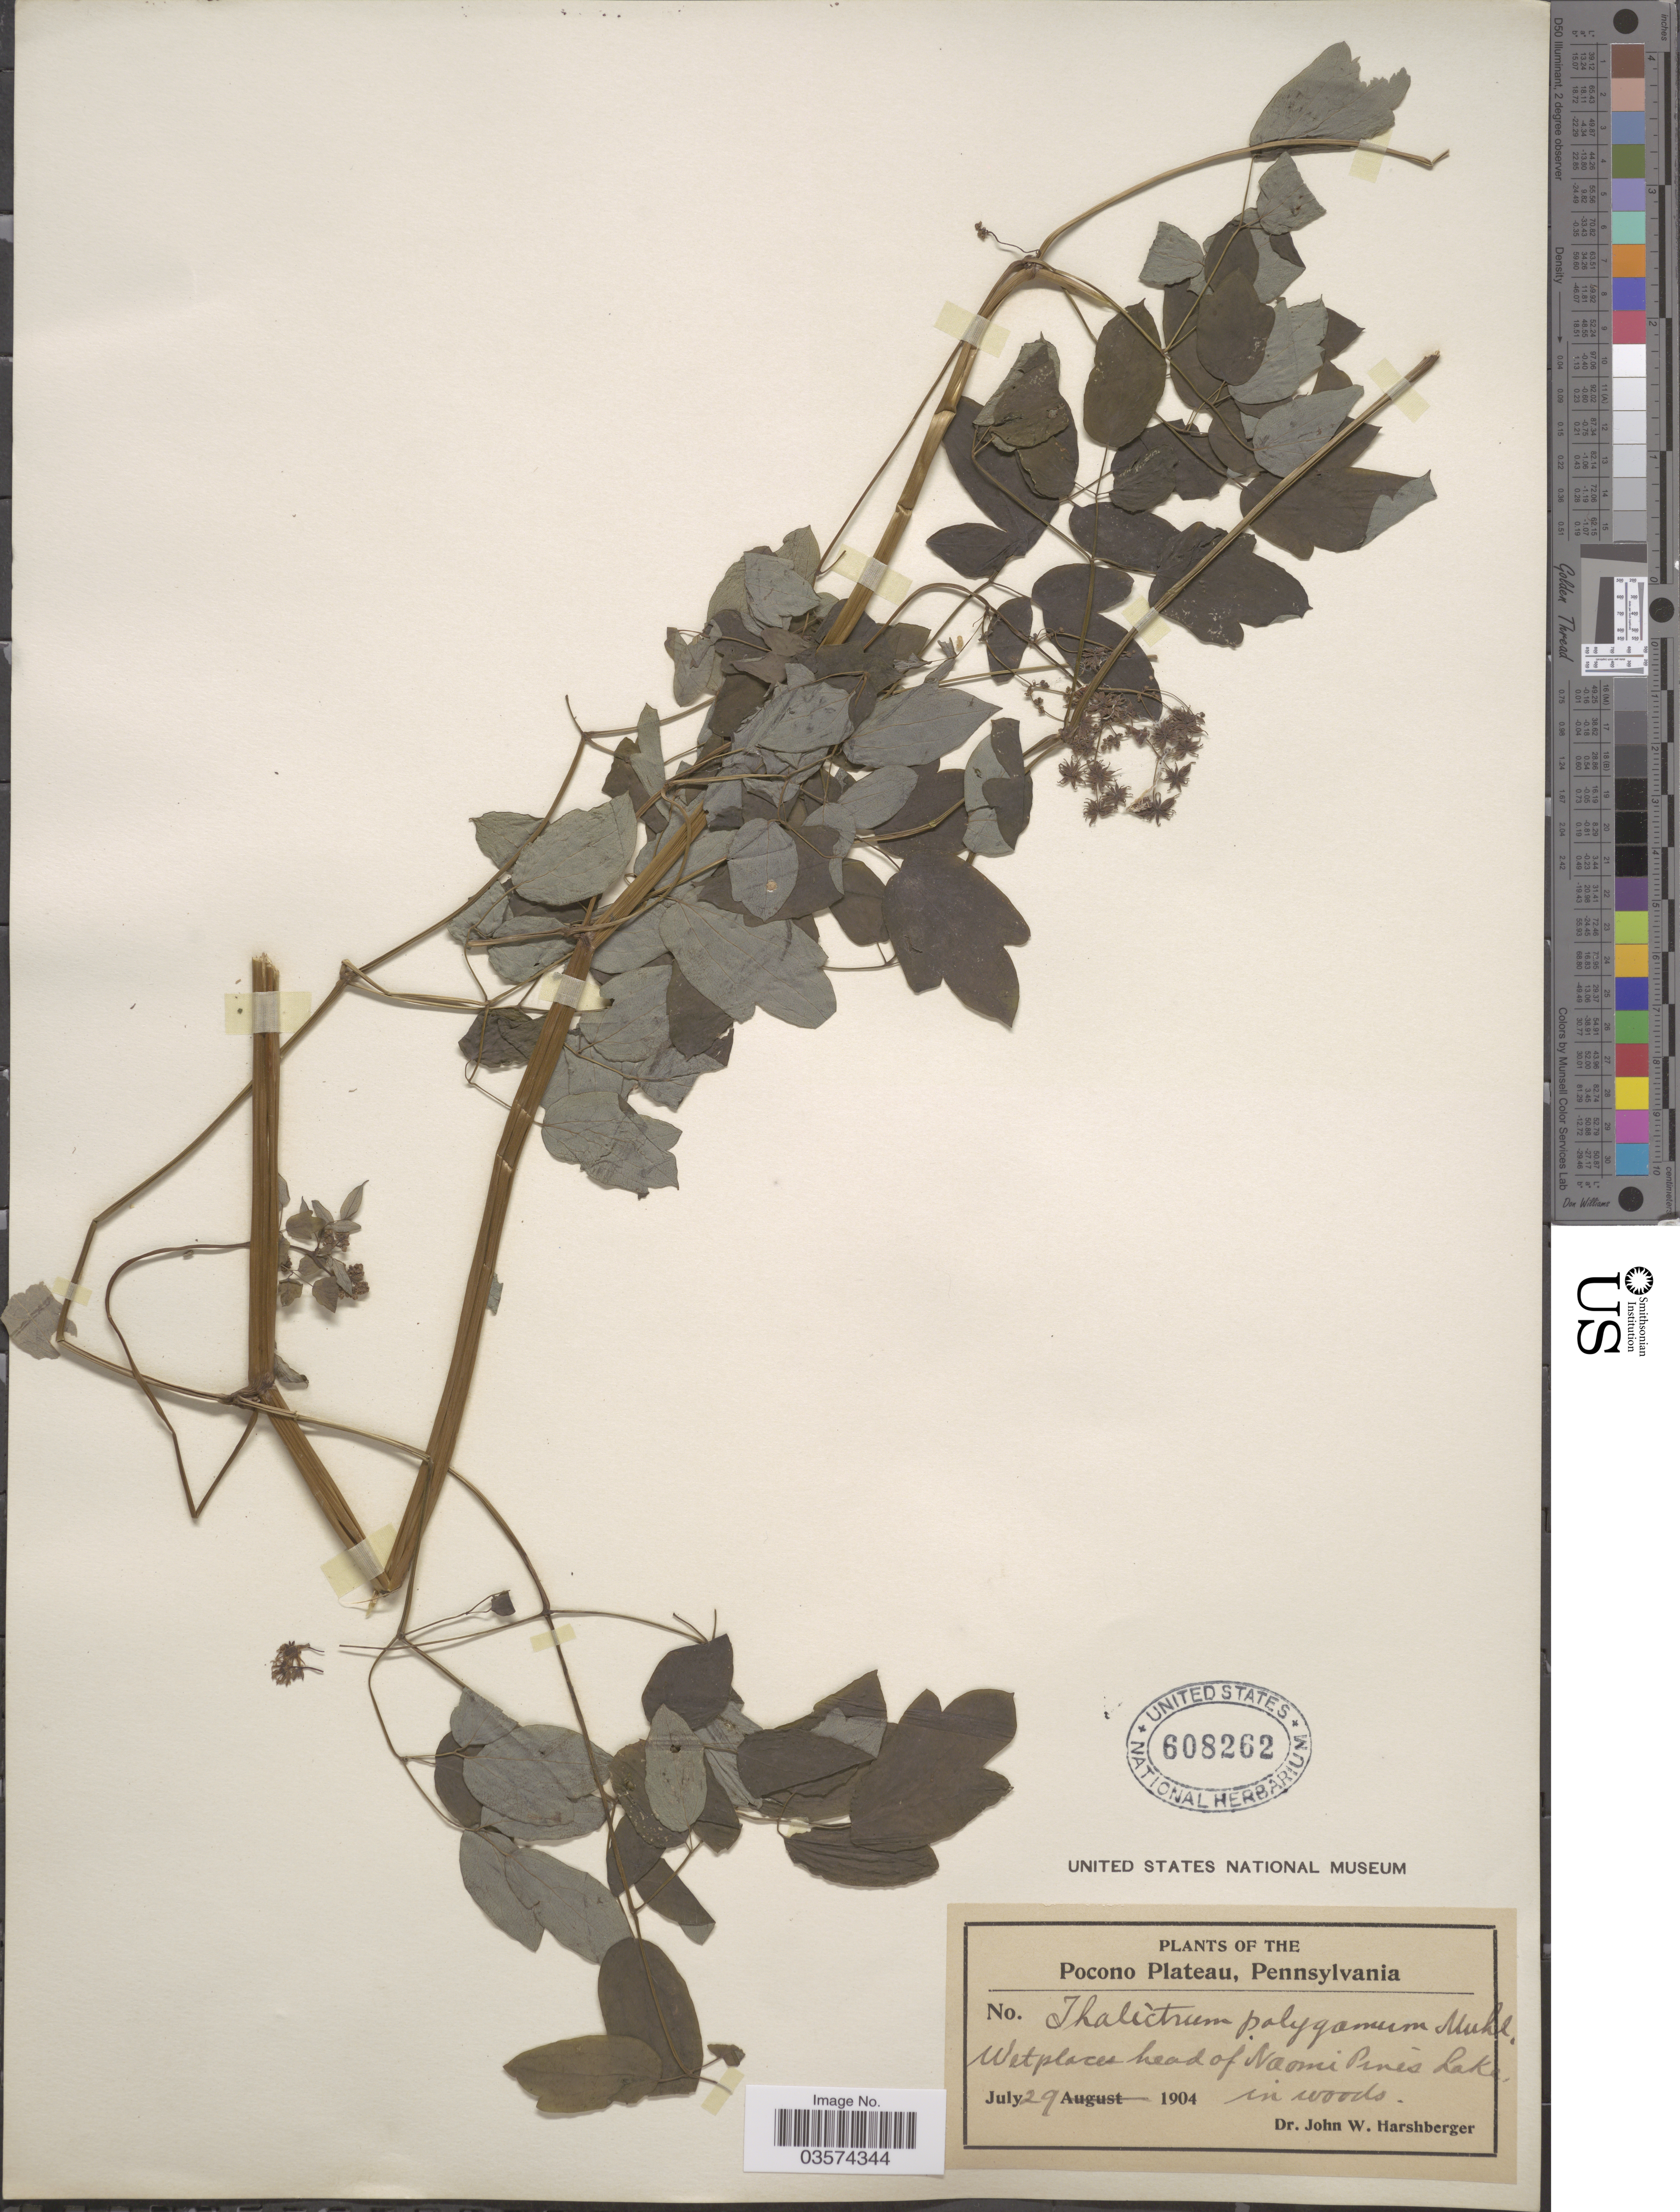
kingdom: Plantae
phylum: Tracheophyta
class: Magnoliopsida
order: Ranunculales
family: Ranunculaceae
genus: Thalictrum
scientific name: Thalictrum pubescens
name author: Pursh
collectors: J. W. Harshberger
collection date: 1904-07-29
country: United States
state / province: Pennsylvania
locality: Pocono Plateau. Wet places head of Naomi Pines Lake.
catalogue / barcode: US 608262